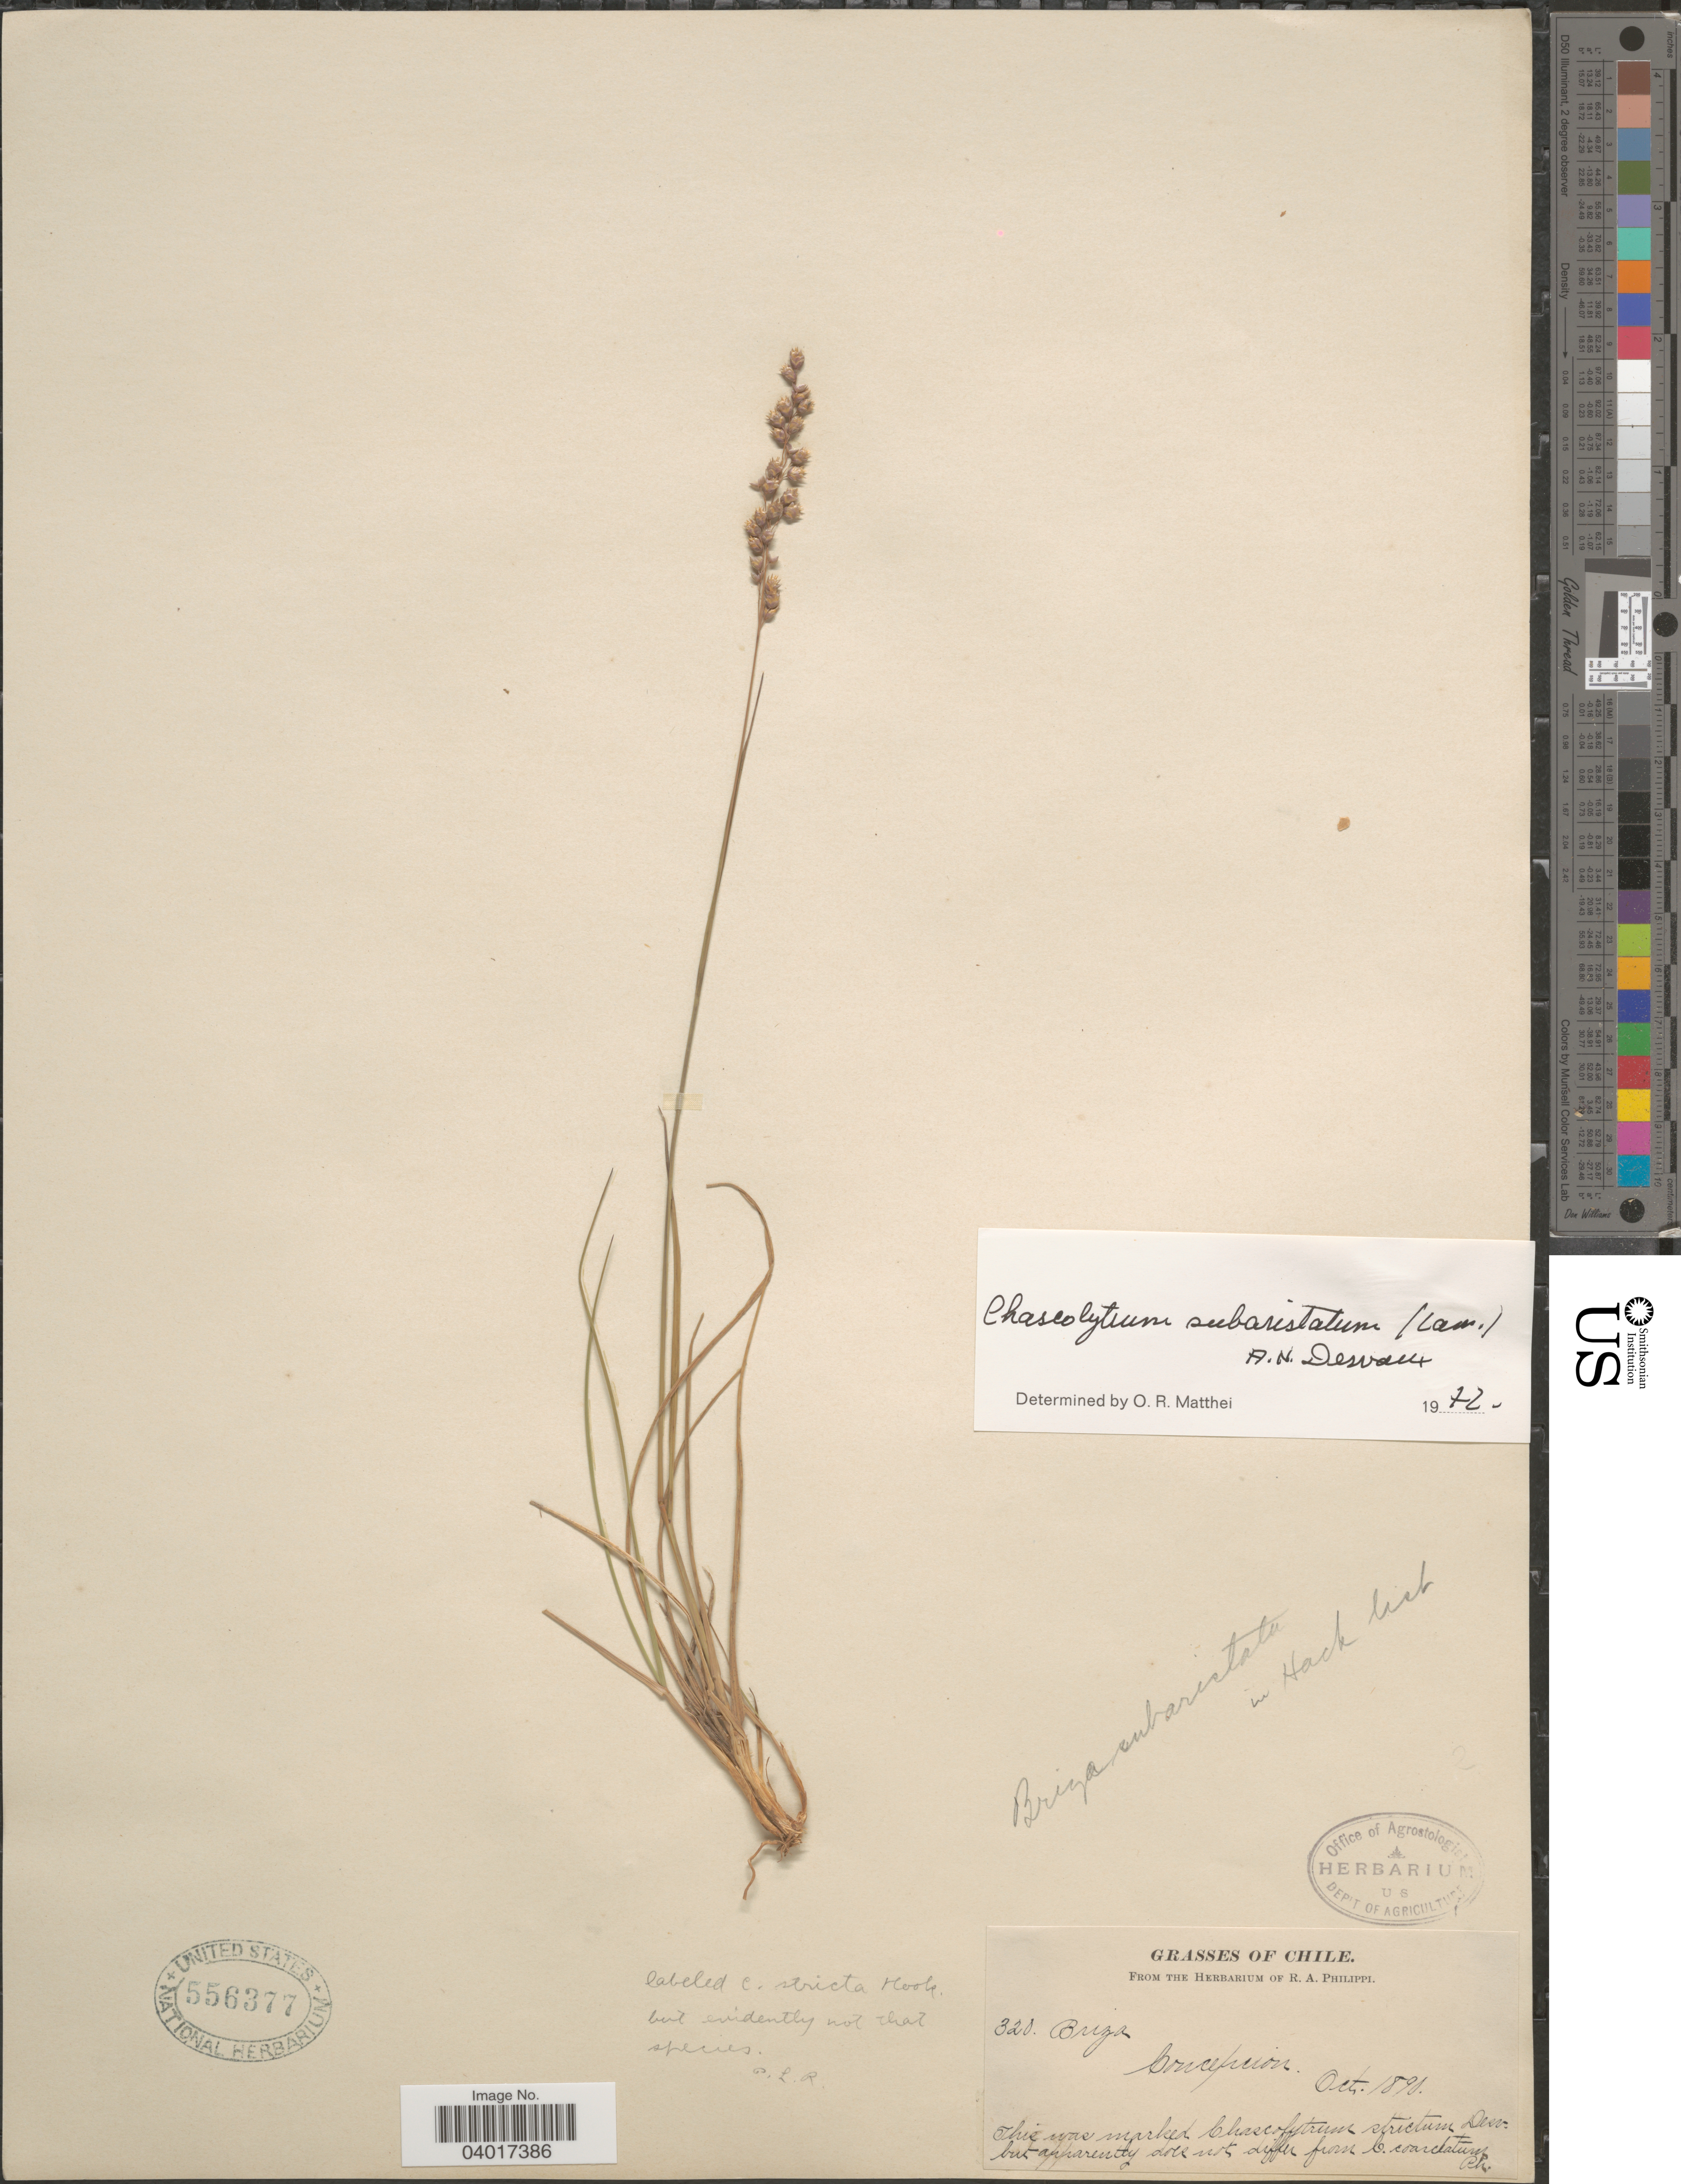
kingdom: Plantae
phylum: Tracheophyta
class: Liliopsida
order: Poales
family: Poaceae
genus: Chascolytrum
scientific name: Chascolytrum subaristatum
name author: (Lam.) Desv.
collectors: ex. herb. R.A. Philippi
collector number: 320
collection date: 1890-10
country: Chile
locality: Concepcion.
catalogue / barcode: US 556377